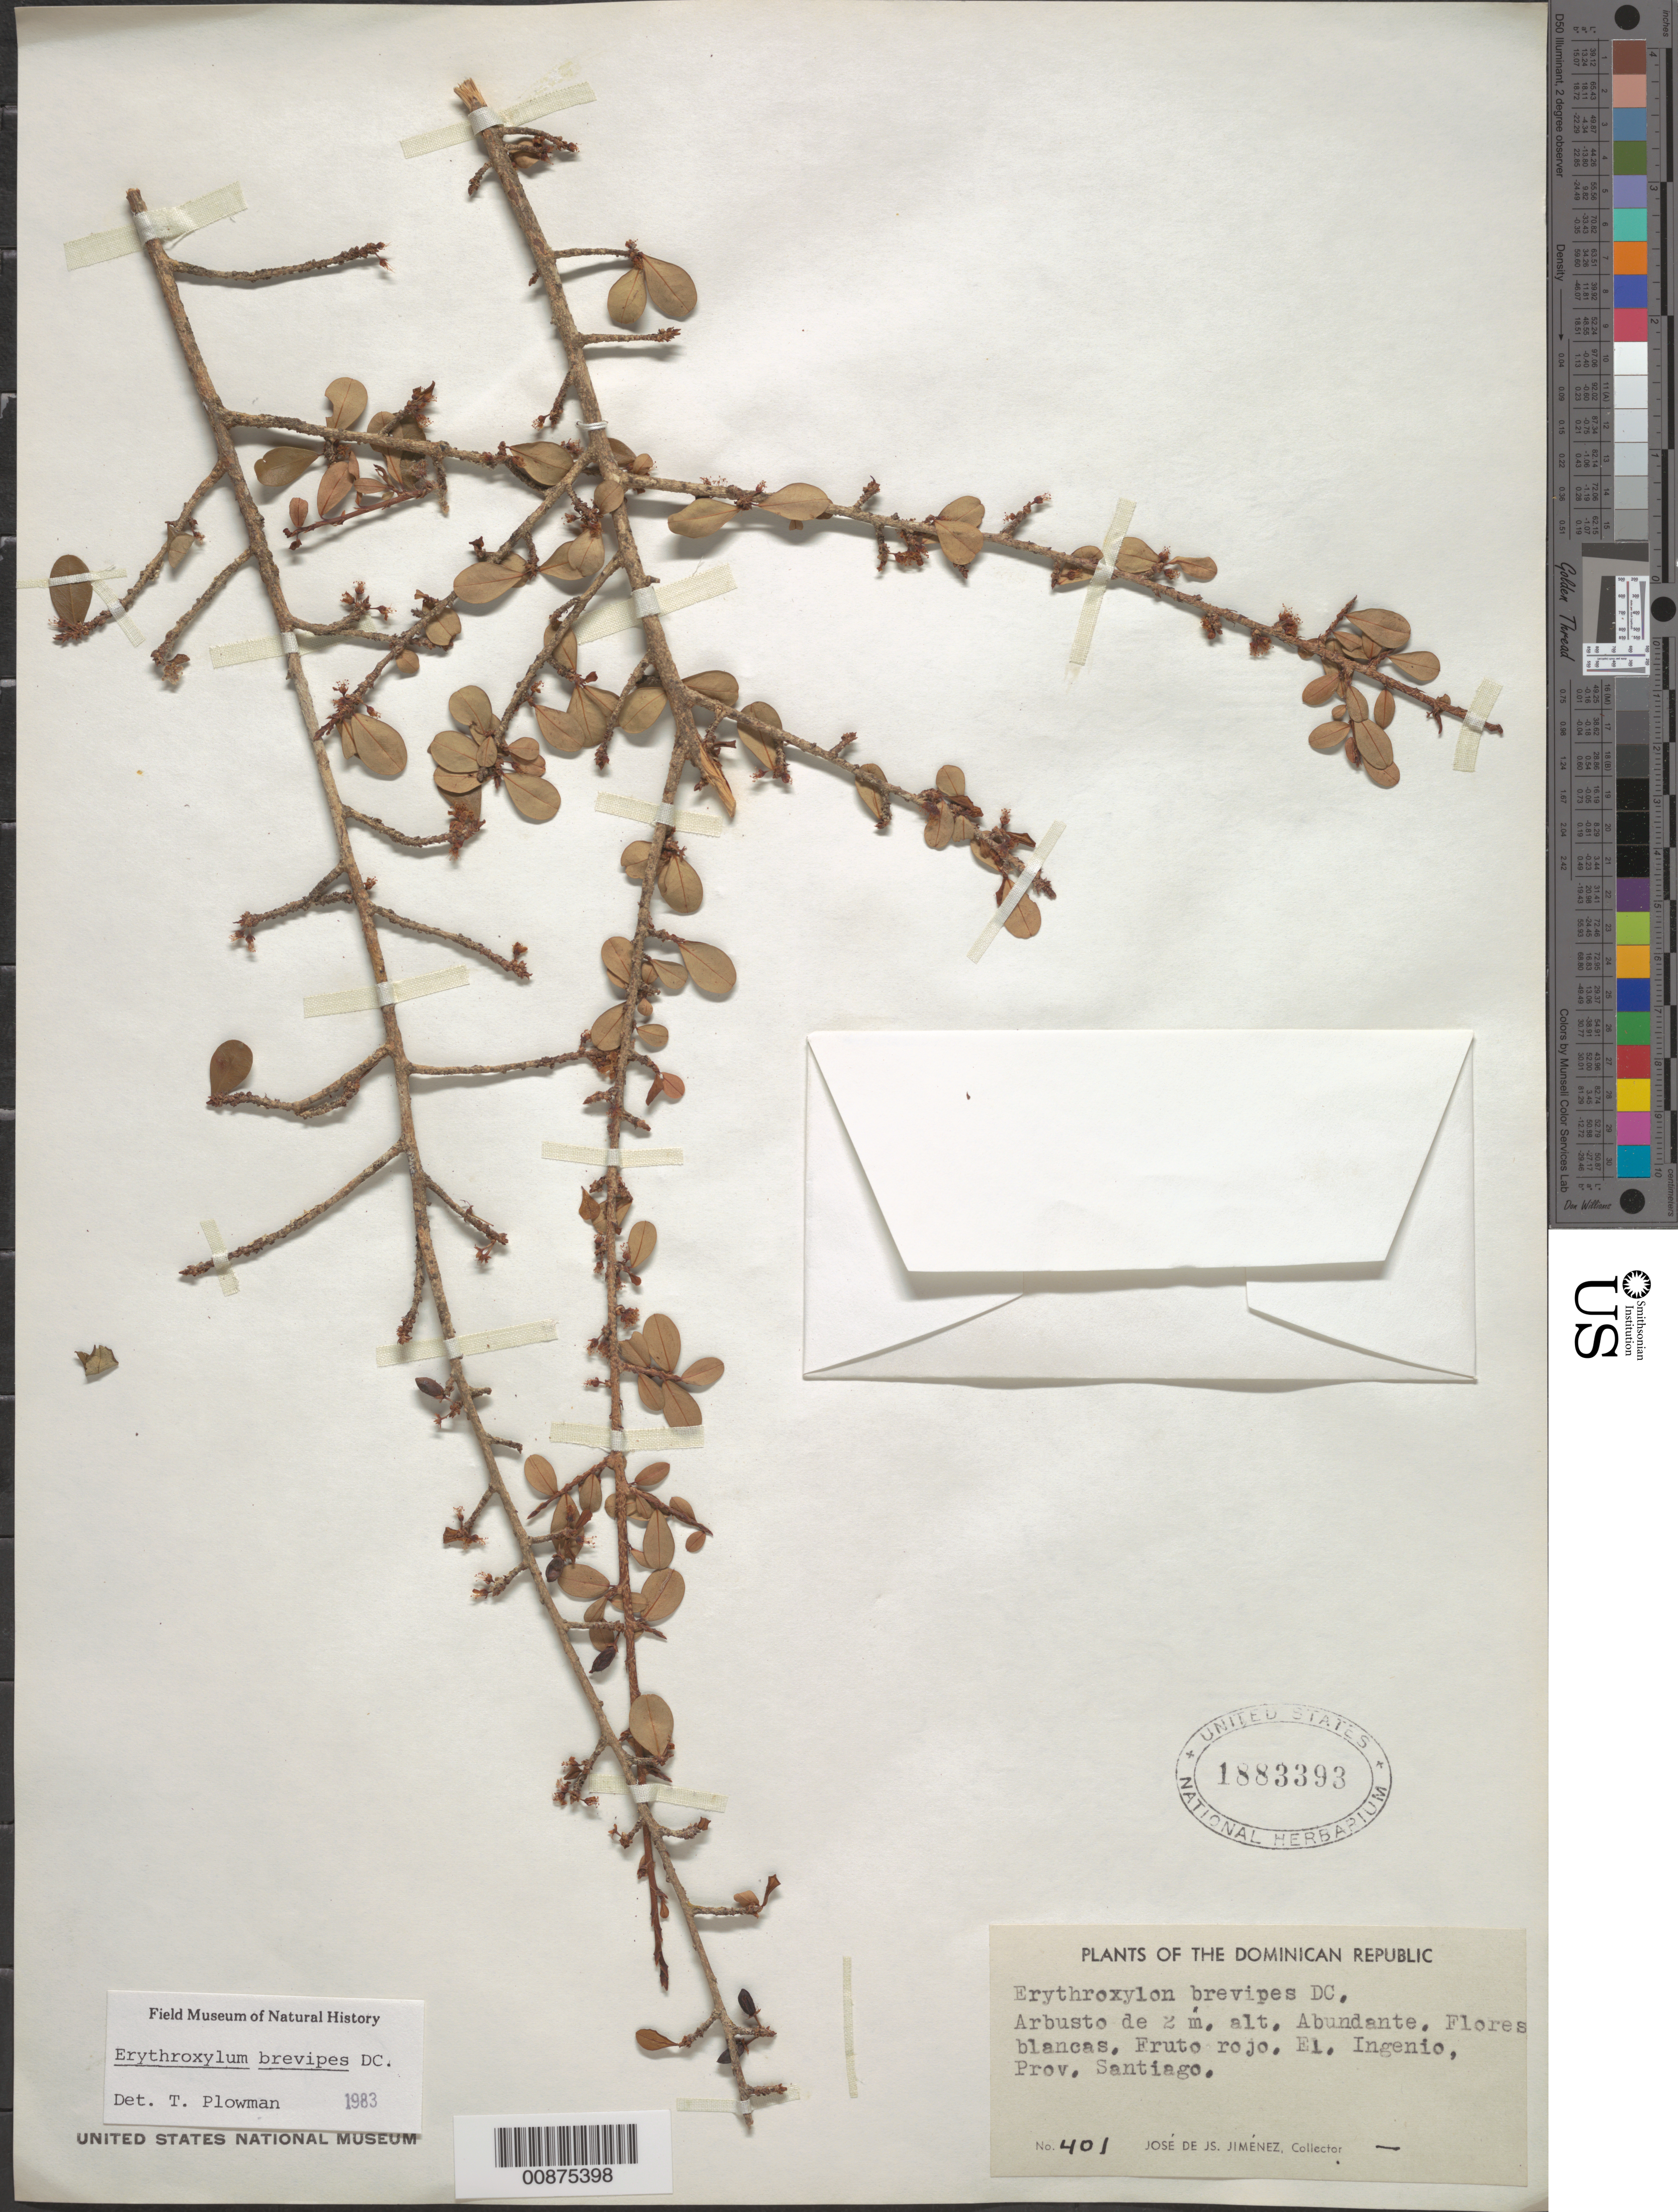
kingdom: Plantae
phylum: Tracheophyta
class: Magnoliopsida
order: Malpighiales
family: Erythroxylaceae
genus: Erythroxylum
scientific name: Erythroxylum brevipes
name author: DC.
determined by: Plowman, Timothy C.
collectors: J. J. Jiménez Almonte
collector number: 401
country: Dominican Republic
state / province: Santiago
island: Hispaniola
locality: El Ingenio.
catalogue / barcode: US 1883393